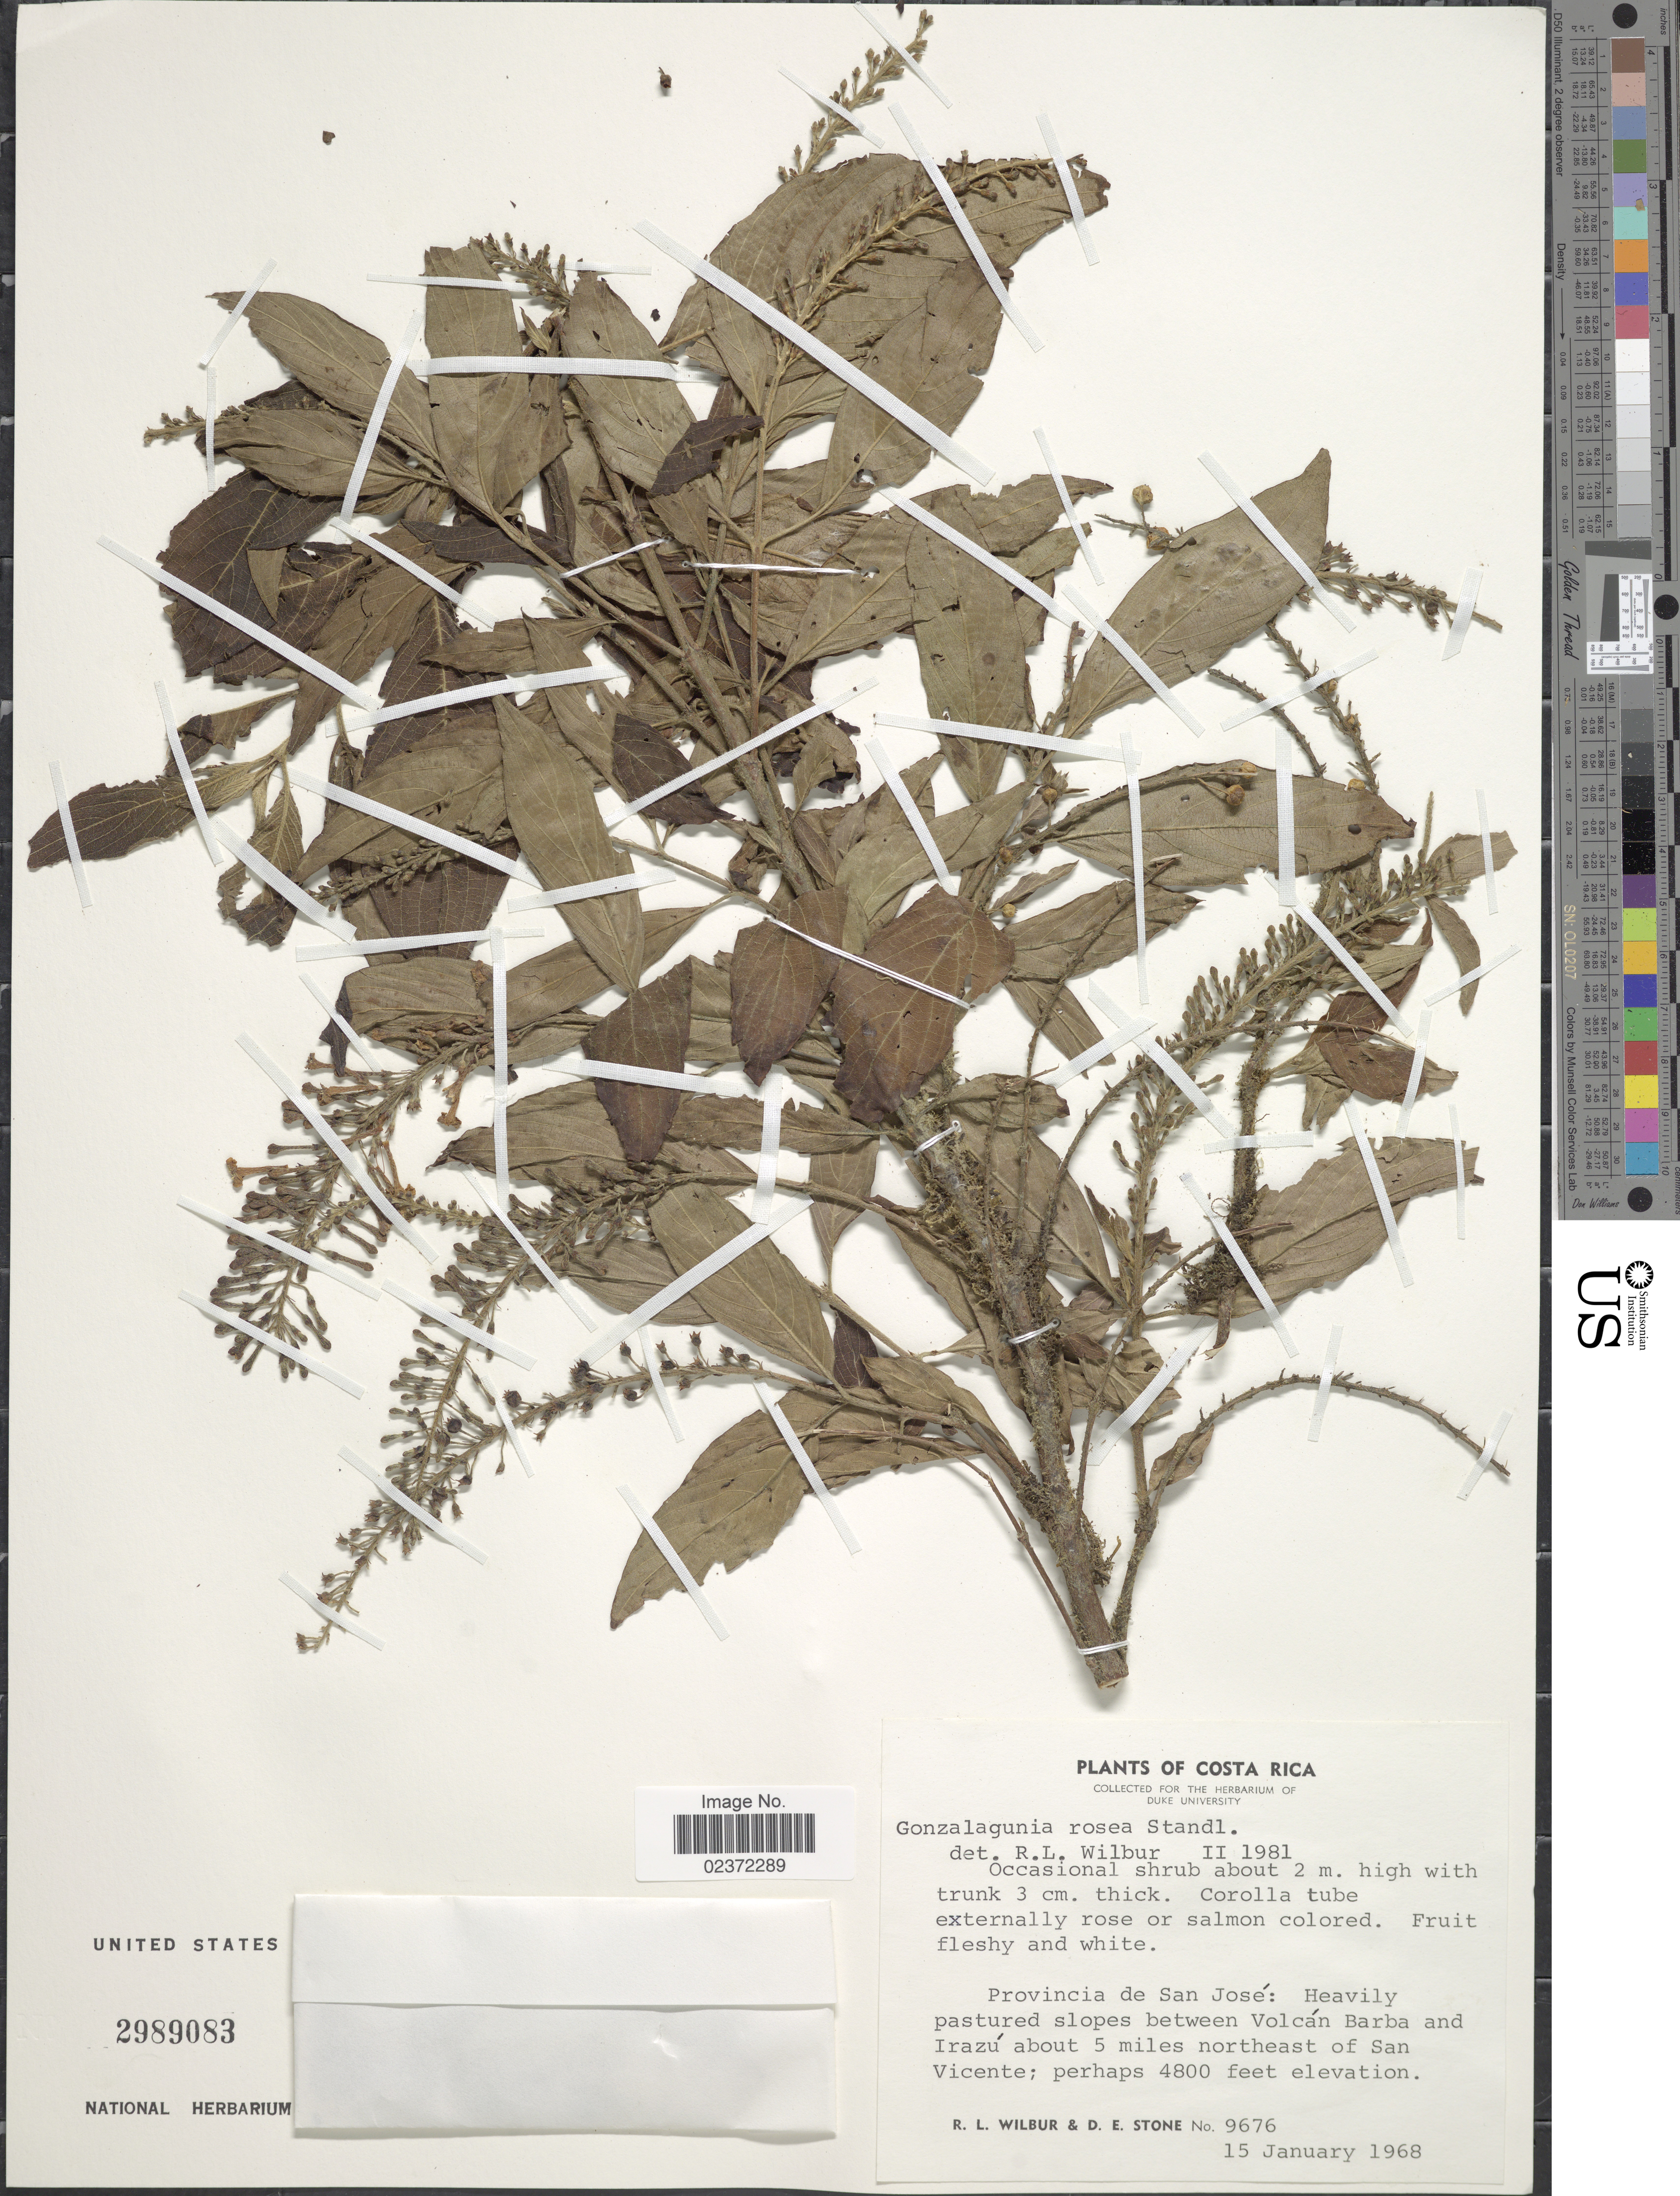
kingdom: Plantae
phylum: Tracheophyta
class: Magnoliopsida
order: Gentianales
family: Rubiaceae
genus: Gonzalagunia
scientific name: Gonzalagunia rosea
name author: Standl.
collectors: R. L. Wilbur & D. E. Stone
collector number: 9676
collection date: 1968-01-15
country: Costa Rica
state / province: San José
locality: Heavily pastures slopes between Volcan Barba and Irazu about 5 miles northeast of San Vicente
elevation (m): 1463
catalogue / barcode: US 2989083